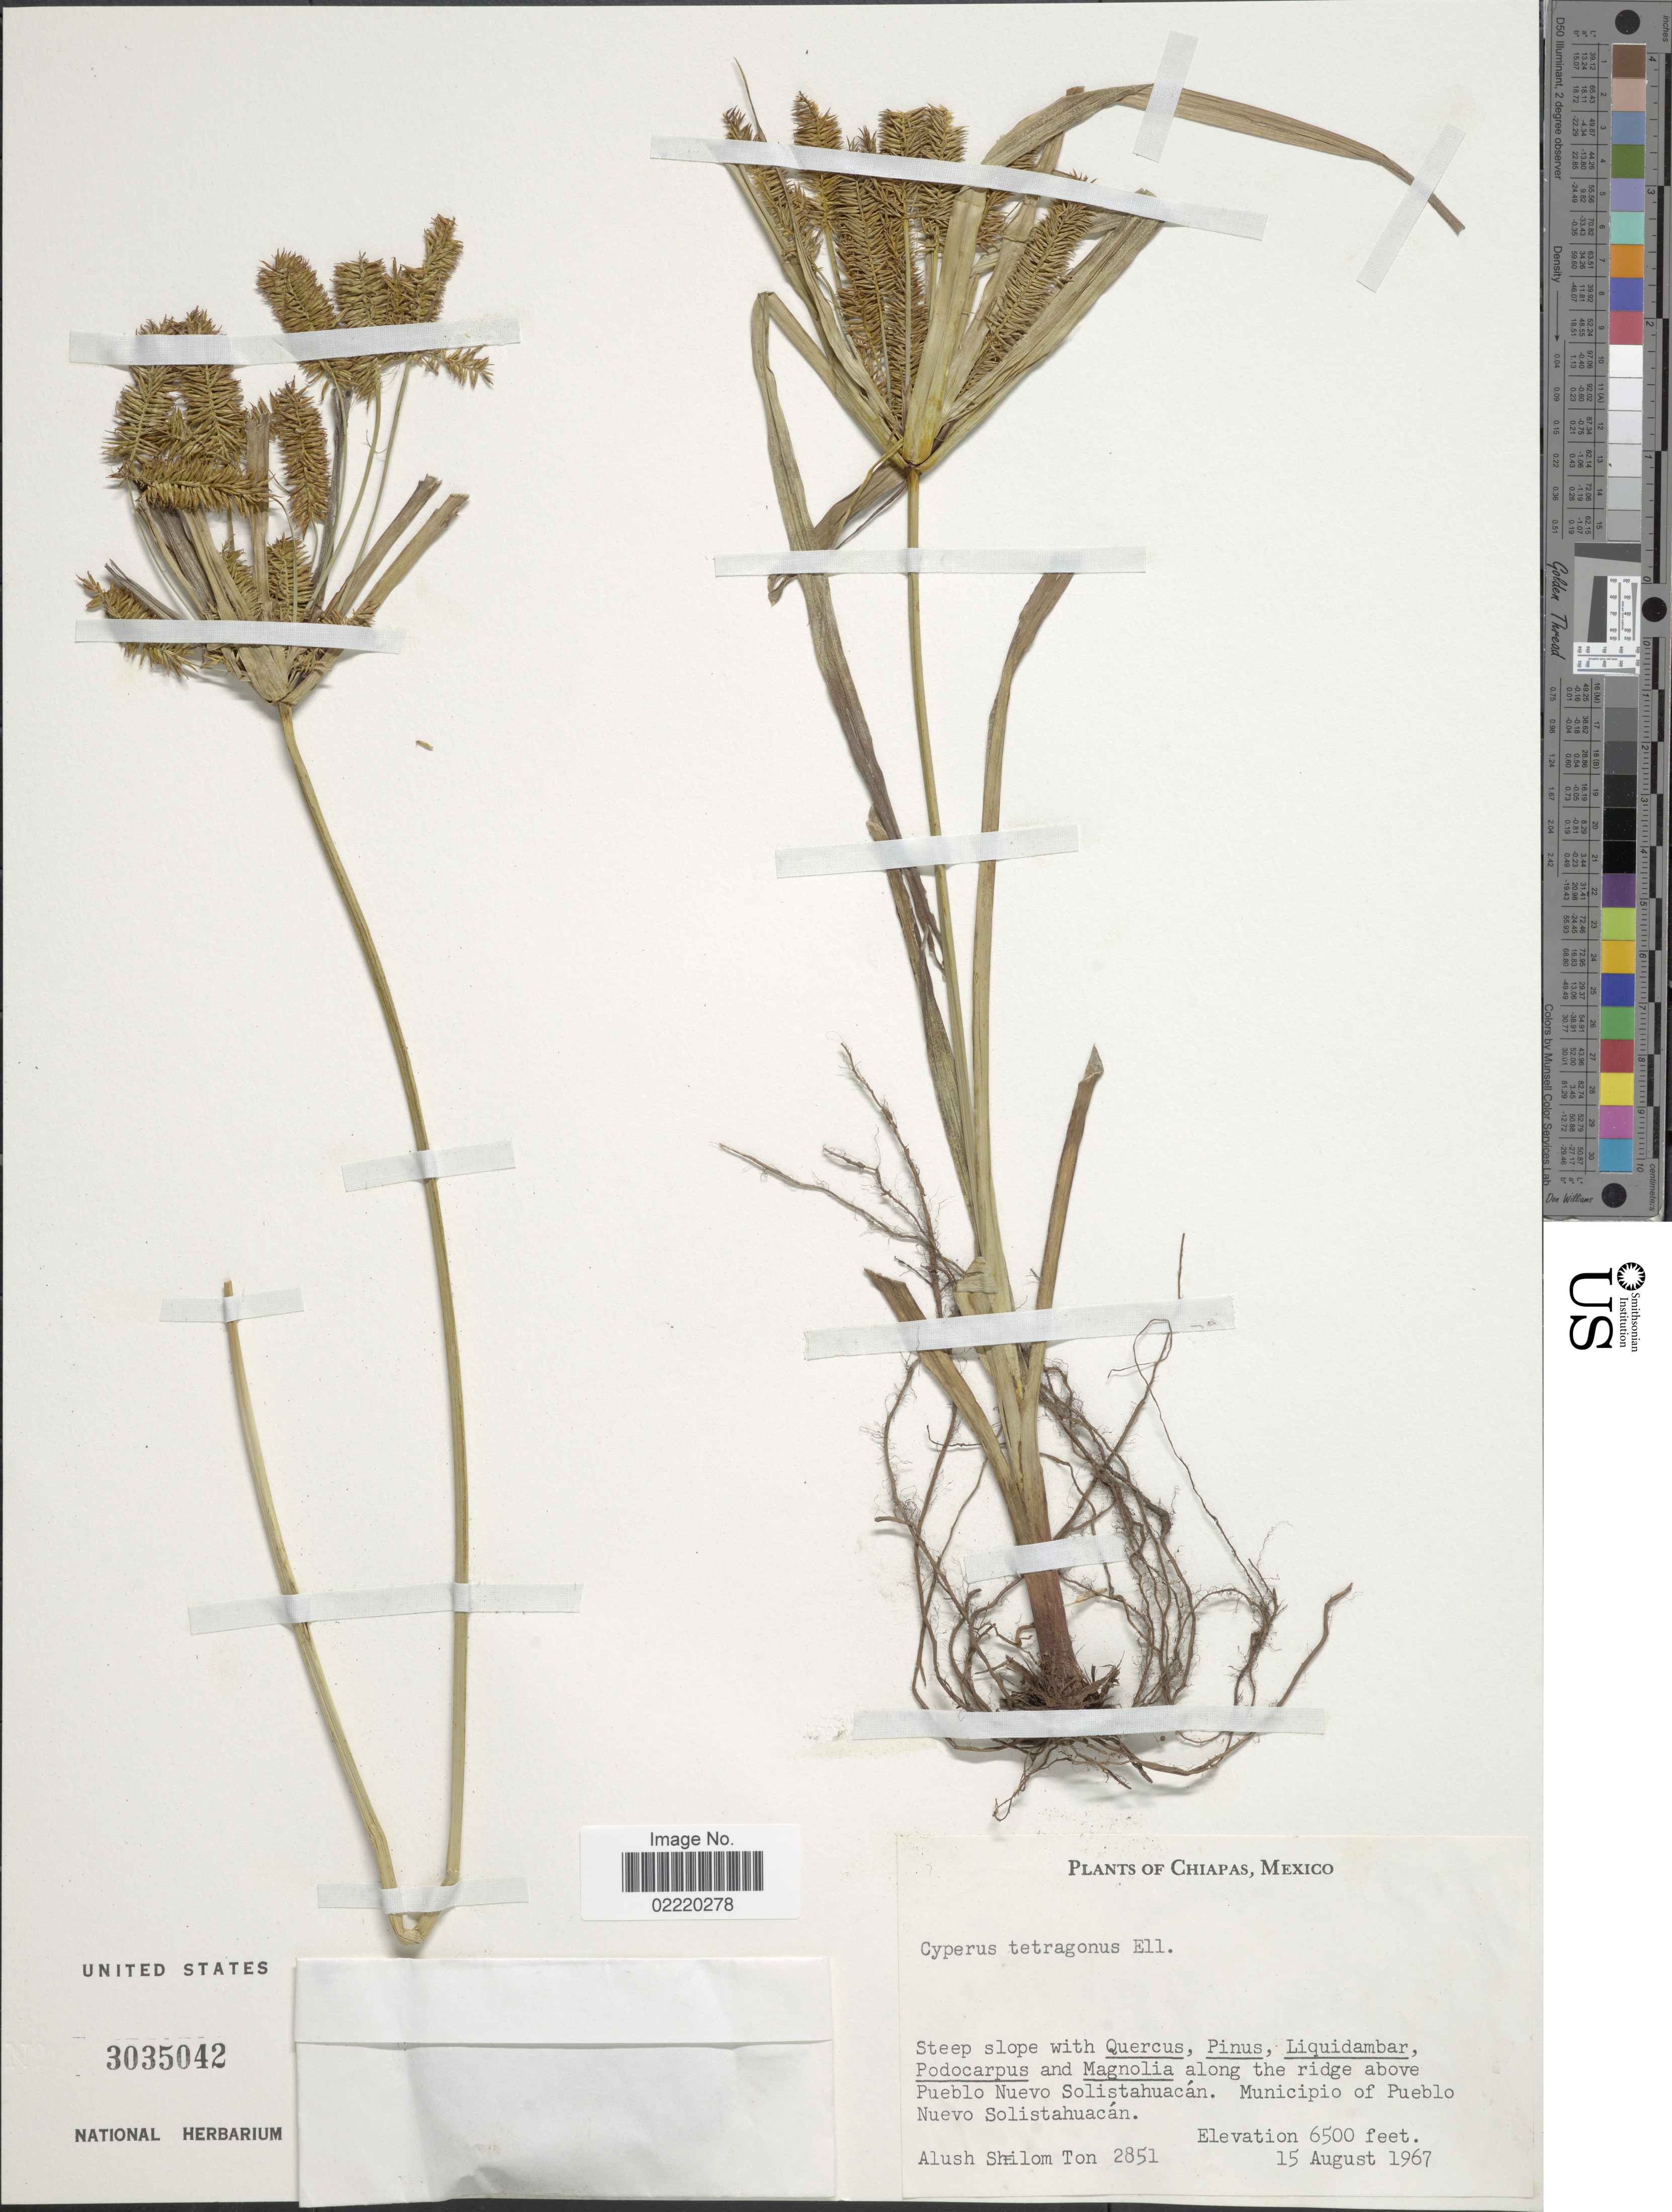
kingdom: Plantae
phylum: Tracheophyta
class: Liliopsida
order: Poales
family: Cyperaceae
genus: Cyperus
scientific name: Cyperus tetragonus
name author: Elliott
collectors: A. S. Ton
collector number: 2851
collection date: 1967-08-15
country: Mexico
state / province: Chiapas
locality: Steep slope along the ridge above Pueblo Nuevo Solistahuacan, Municipio of Pueblo Nuevo Solistahuacan.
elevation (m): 1981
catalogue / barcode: US 3035042